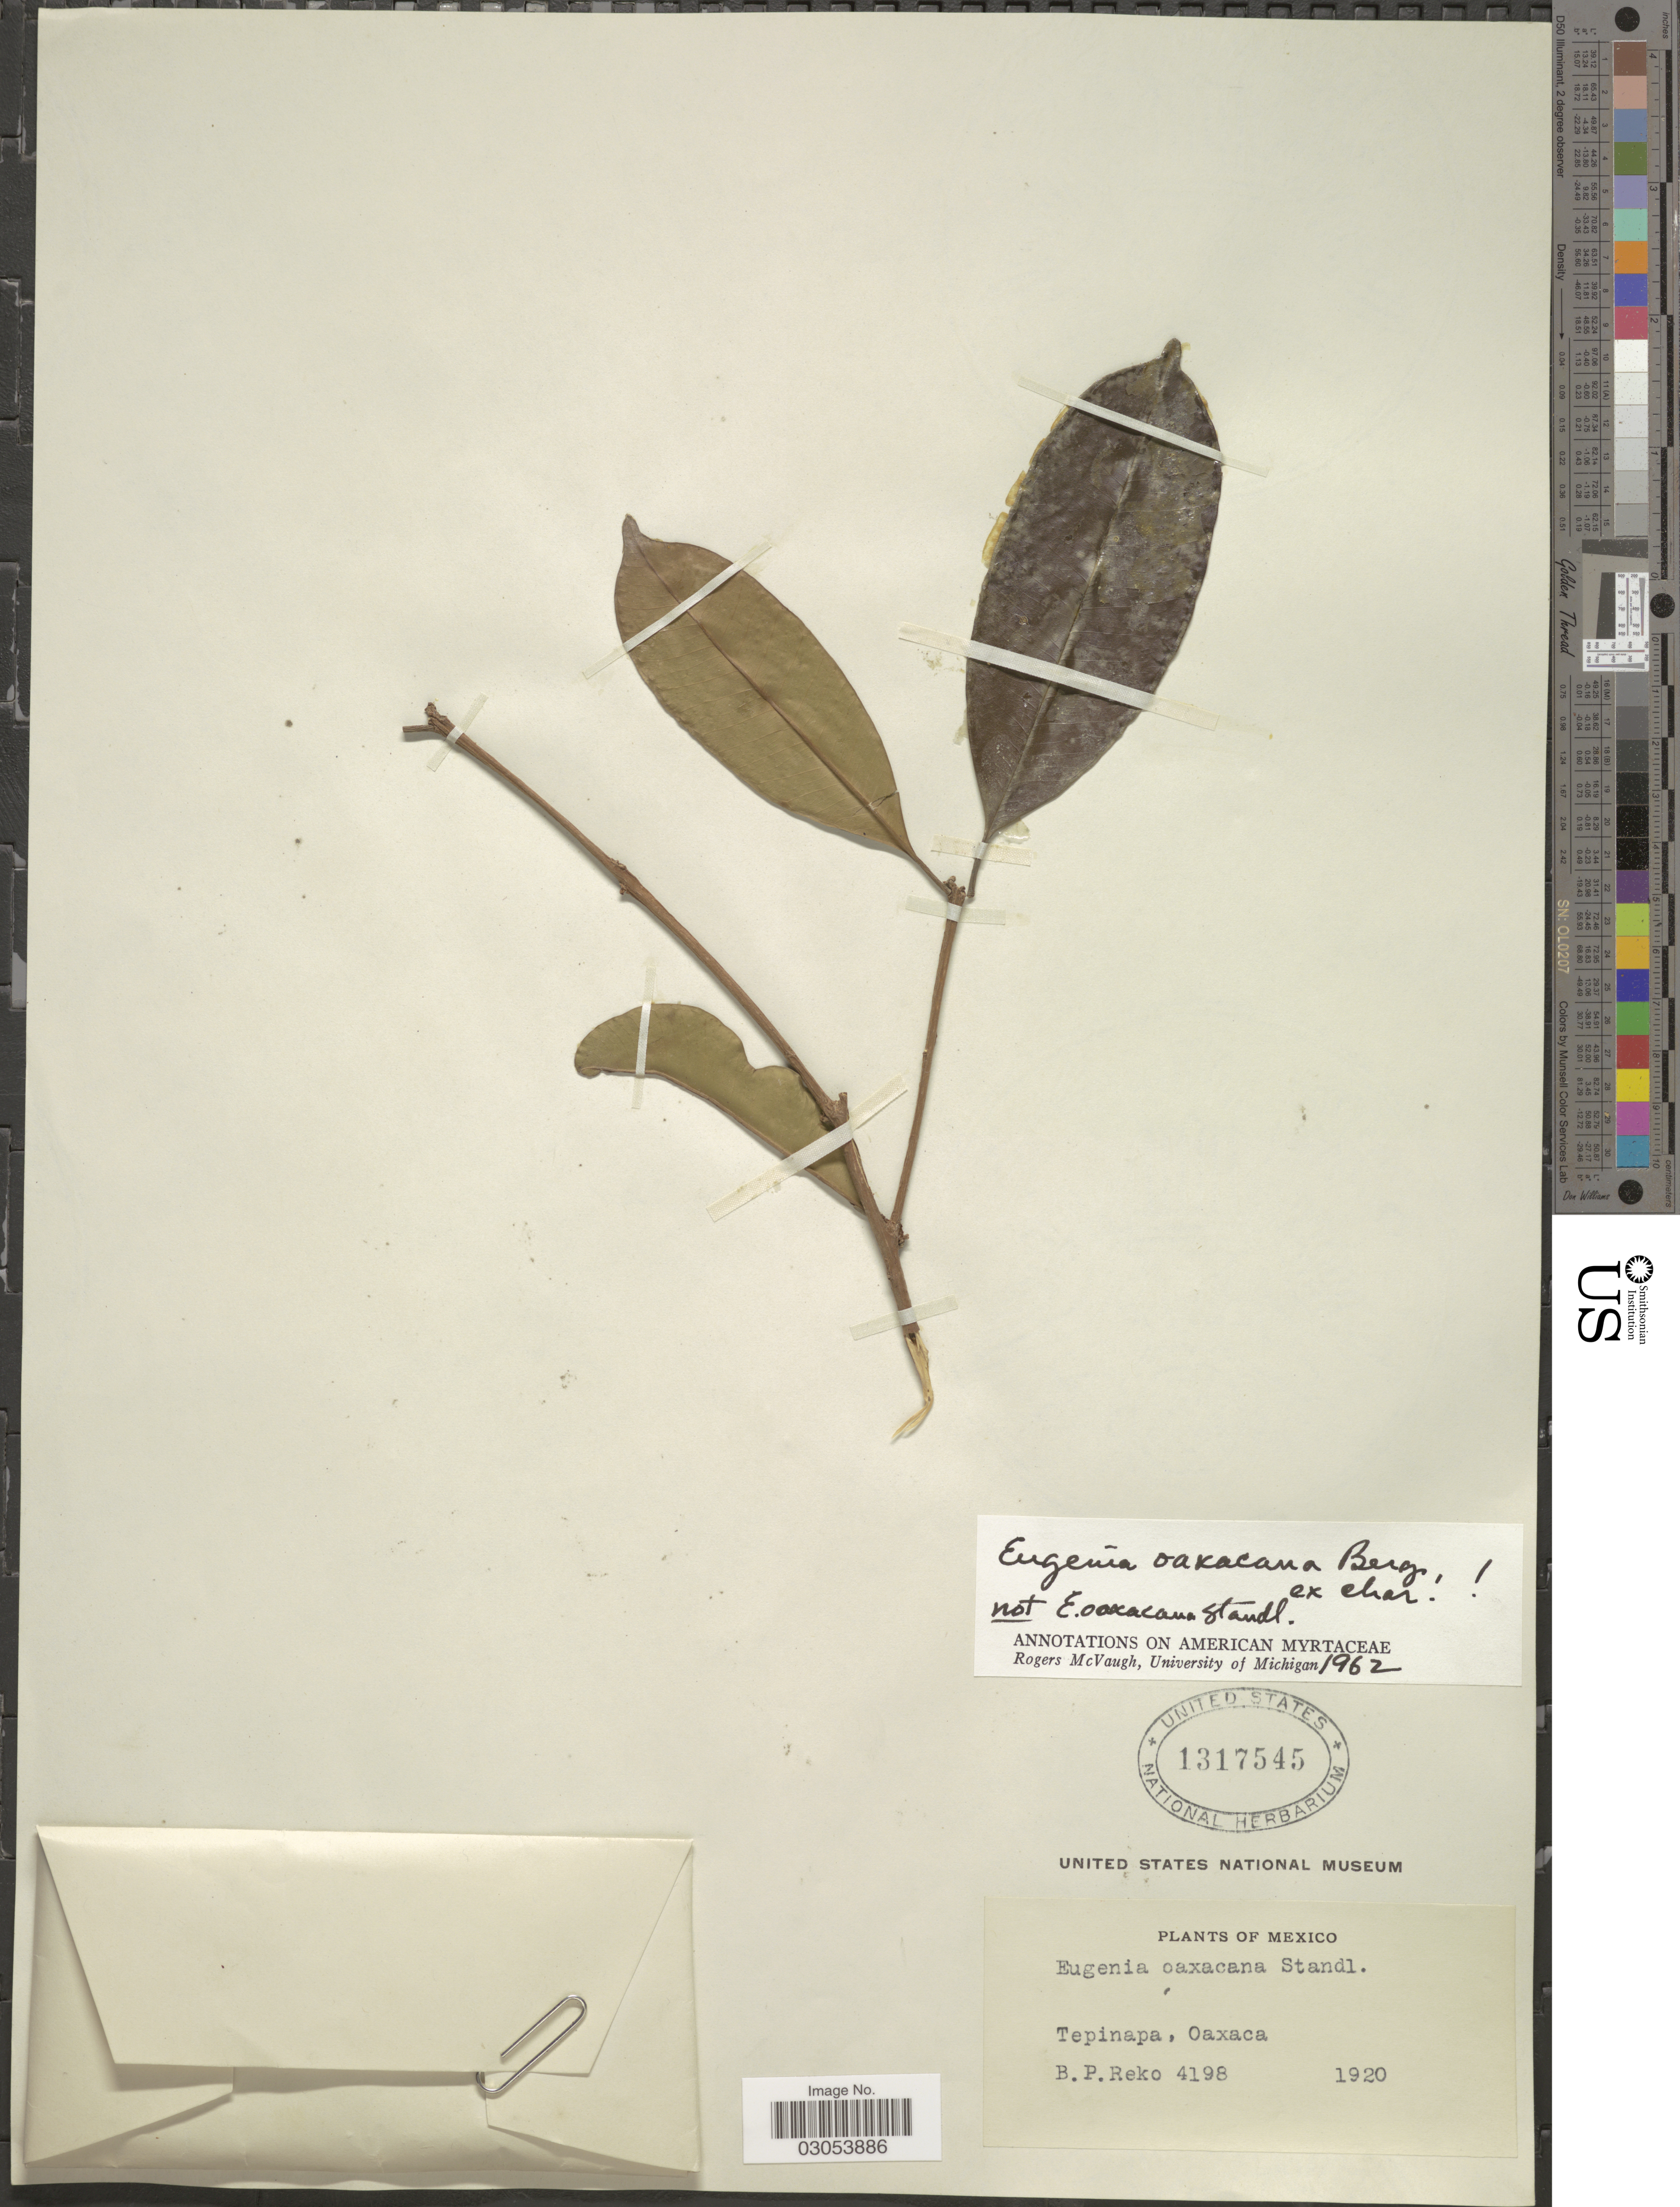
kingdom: Plantae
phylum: Tracheophyta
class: Magnoliopsida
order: Myrtales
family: Myrtaceae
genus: Eugenia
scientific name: Eugenia oaxacana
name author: Standl.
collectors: B. P. Reko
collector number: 4198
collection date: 1920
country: Mexico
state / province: Oaxaca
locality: Tepinapa.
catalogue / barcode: US 1317545